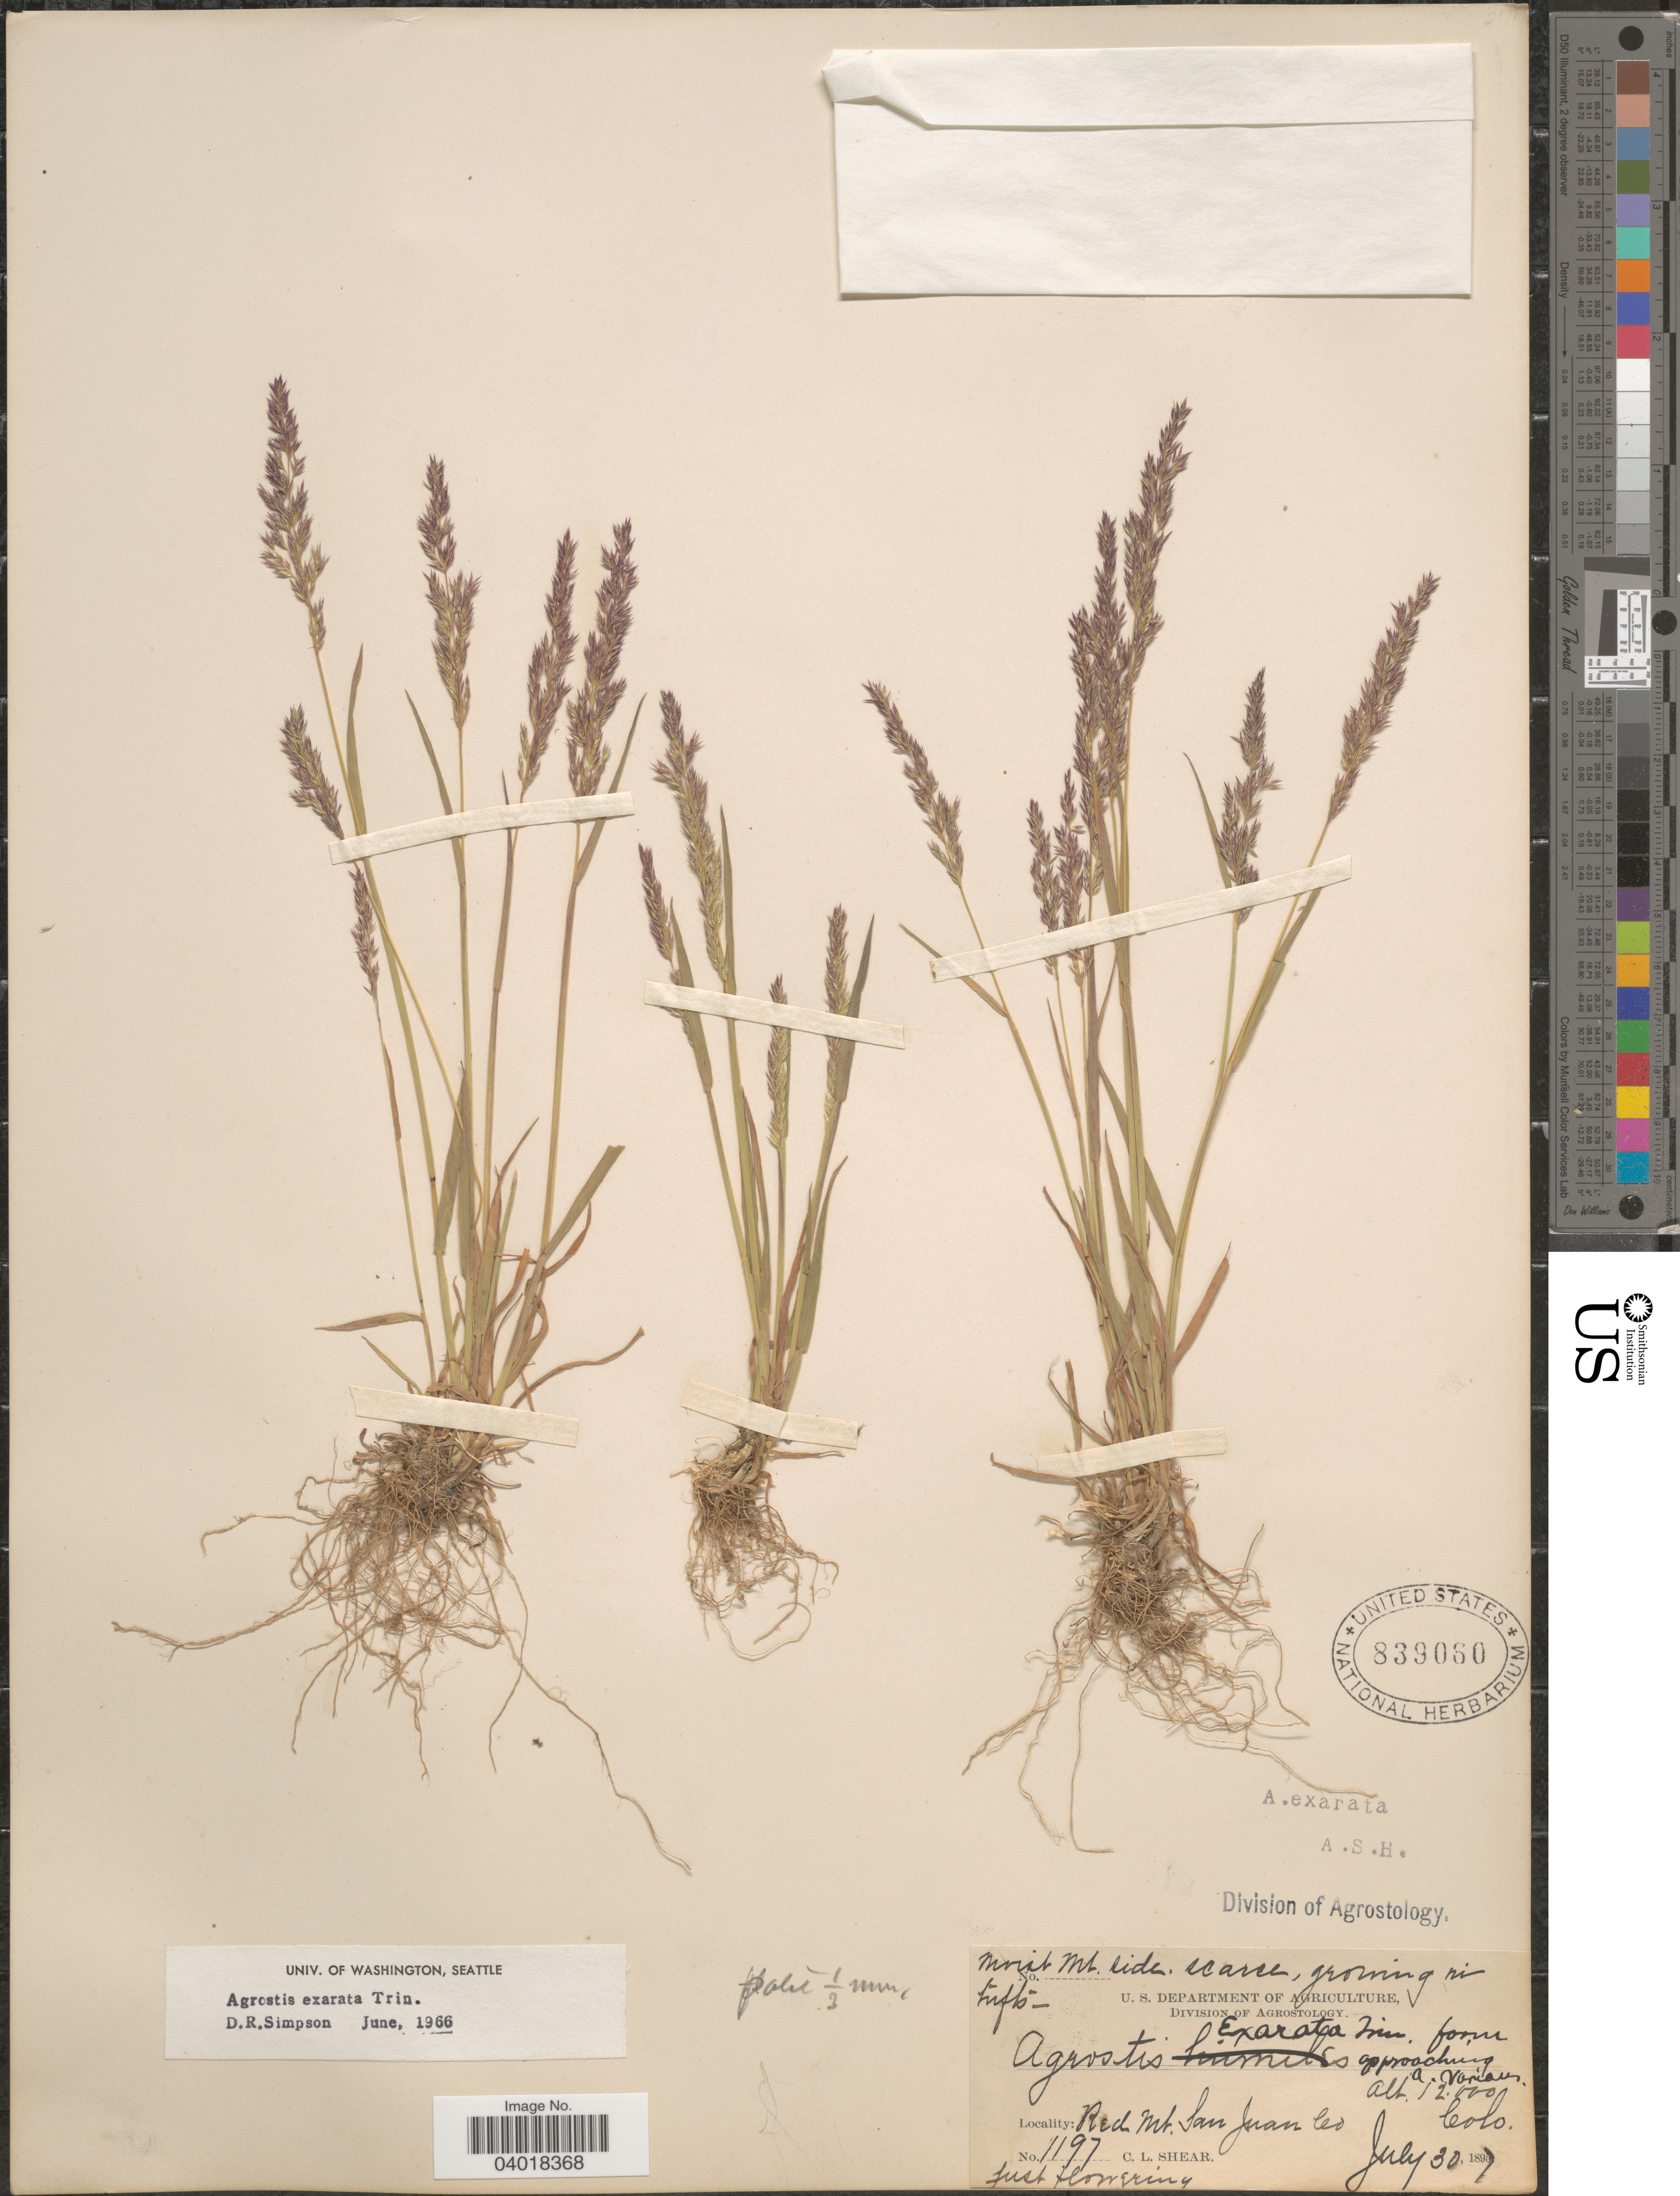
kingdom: Plantae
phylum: Tracheophyta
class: Liliopsida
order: Poales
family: Poaceae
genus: Agrostis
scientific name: Agrostis exarata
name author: Trin.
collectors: C. L. Shear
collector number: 1197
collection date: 1897-07-30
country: United States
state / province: Colorado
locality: Red Mt. San Juan Co.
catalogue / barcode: US 839060